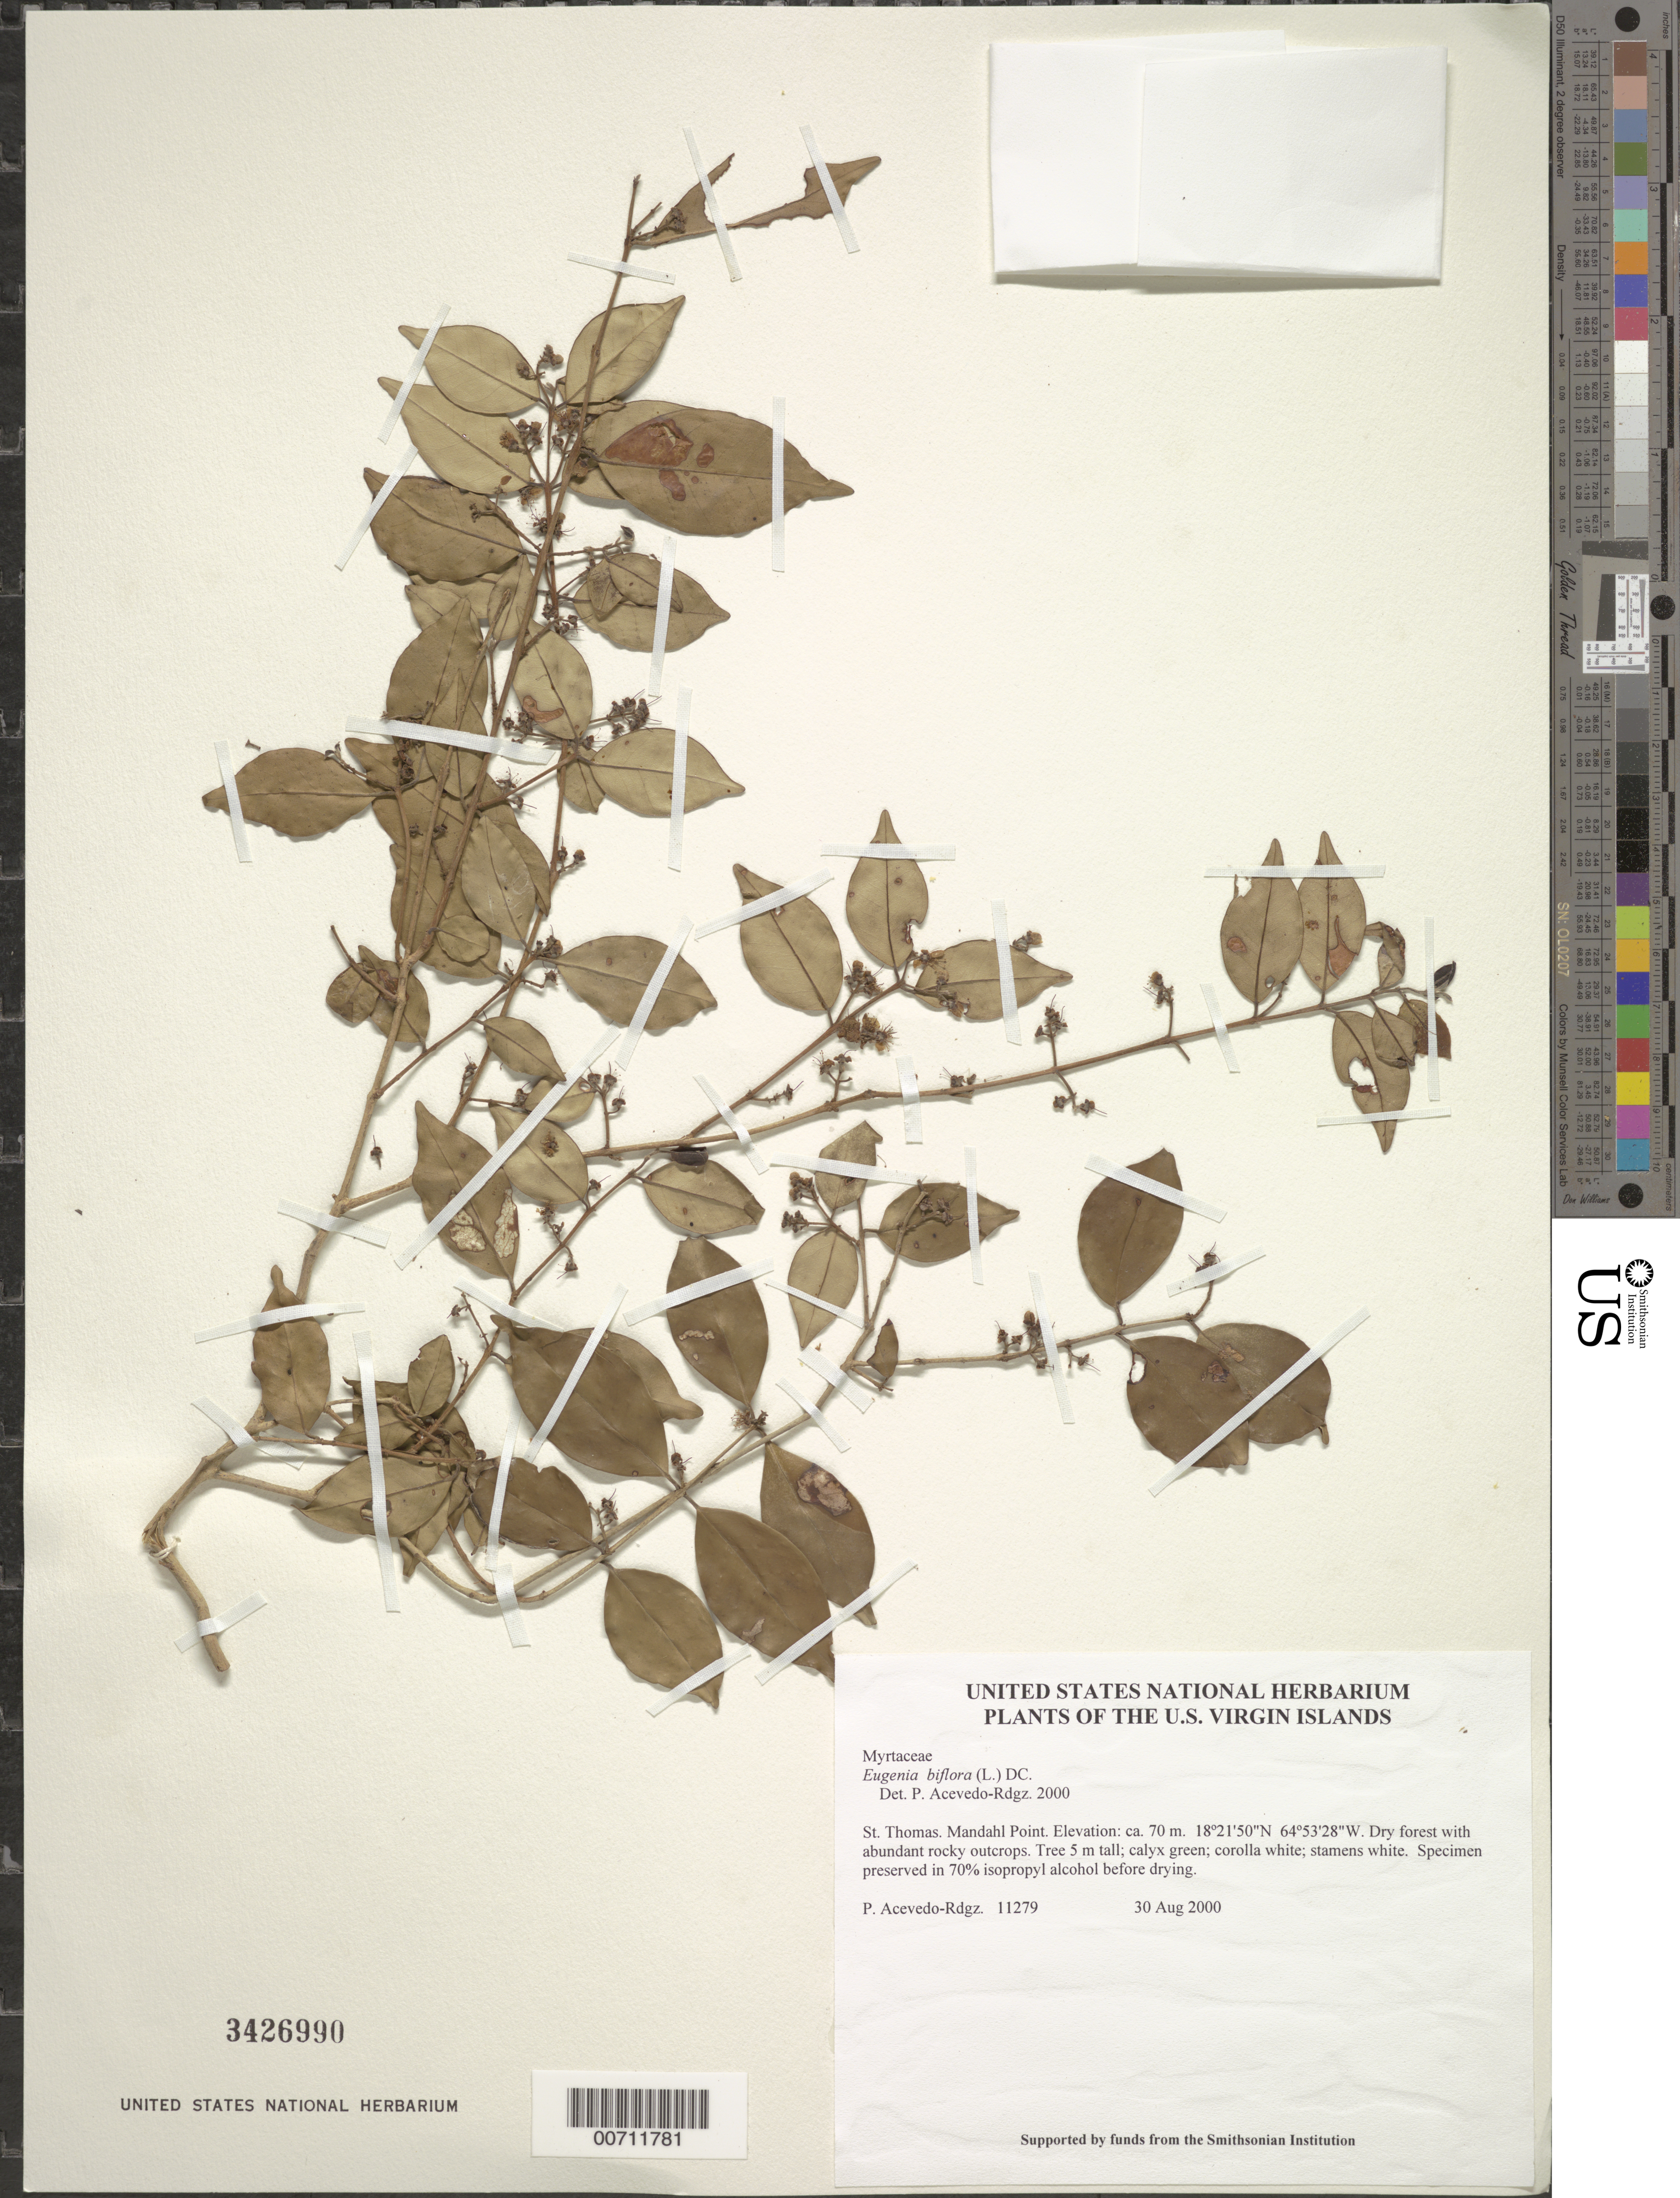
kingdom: Plantae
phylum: Tracheophyta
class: Magnoliopsida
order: Myrtales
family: Myrtaceae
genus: Eugenia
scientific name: Eugenia biflora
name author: (L.) DC.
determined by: Acevedo-Rodríguez, P., (BOT), Smithsonian Institution - National Museum of Natural History (UNITED STATES)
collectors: P. Acevedo-Rodr.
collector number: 11279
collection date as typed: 30 Aug 2000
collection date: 2000-08-30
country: U.S. Virgin Islands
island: St. Thomas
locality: Mandahl Point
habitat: Dry forest with abundant rocky outcrops.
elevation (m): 70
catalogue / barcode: US 3426990